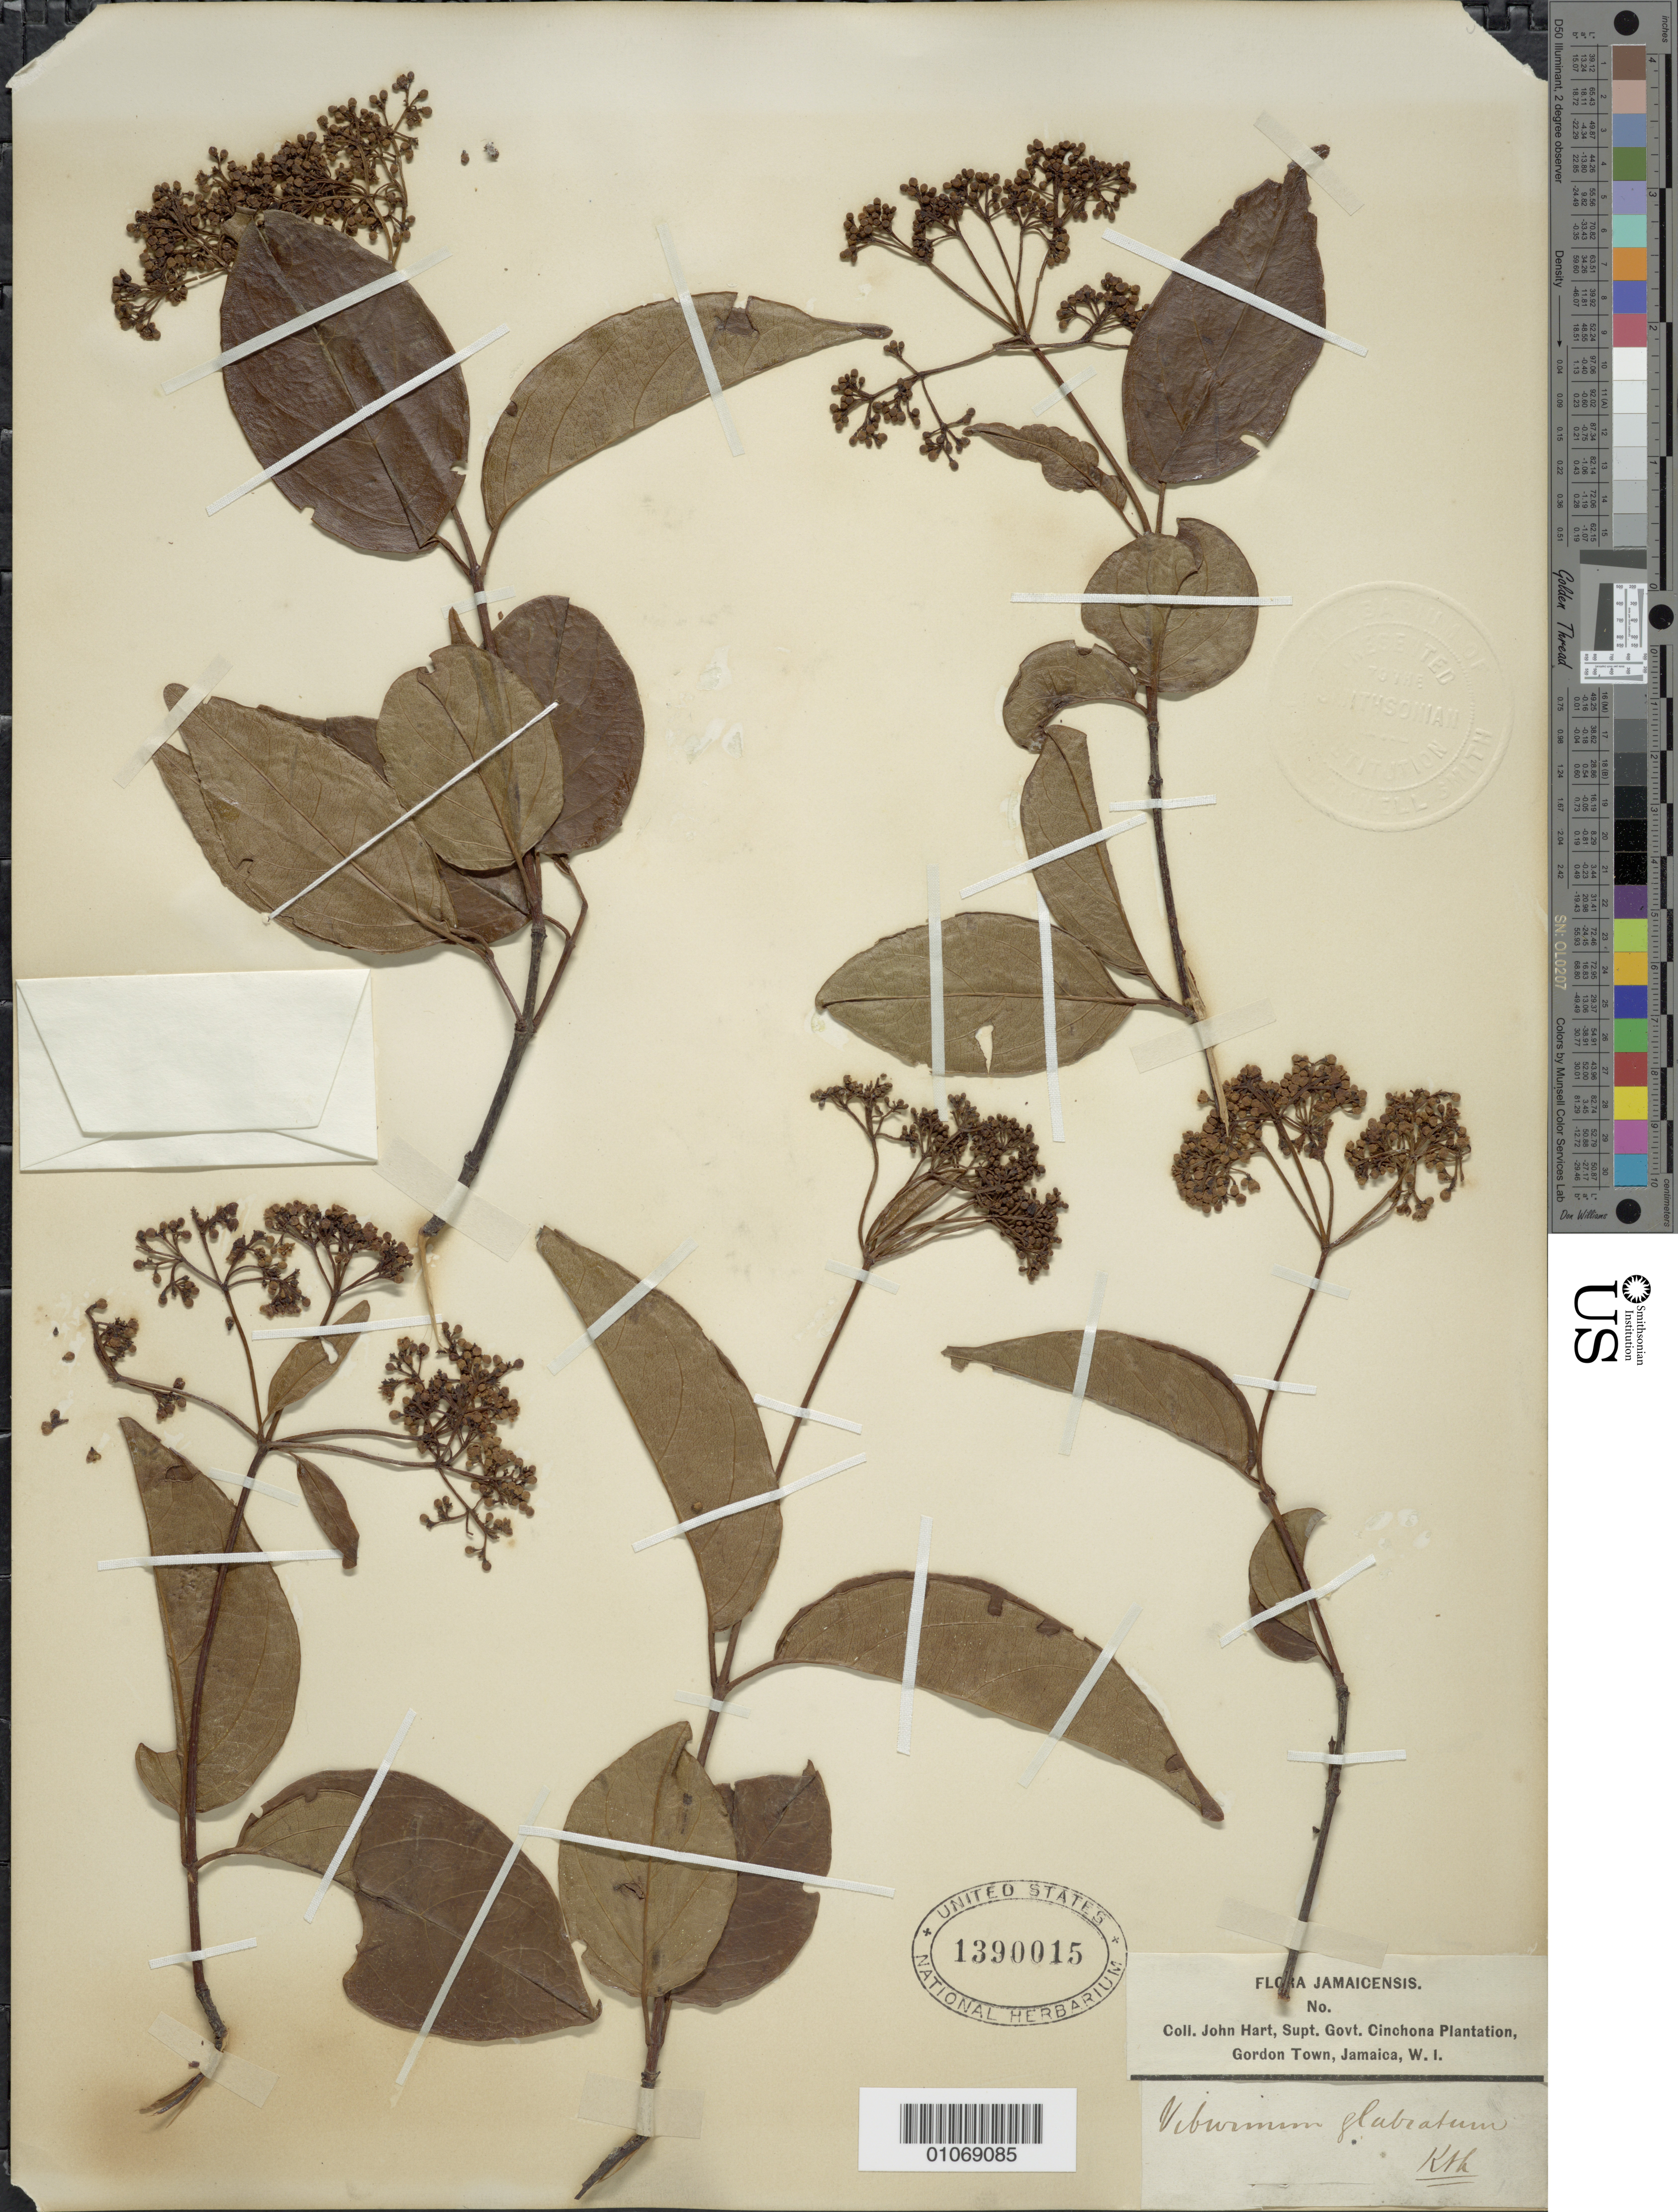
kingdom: Plantae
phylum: Tracheophyta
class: Magnoliopsida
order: Dipsacales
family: Viburnaceae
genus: Viburnum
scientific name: Viburnum glabratum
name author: Kunth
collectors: J. Hart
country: Jamaica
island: Jamaica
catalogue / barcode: US 1390015